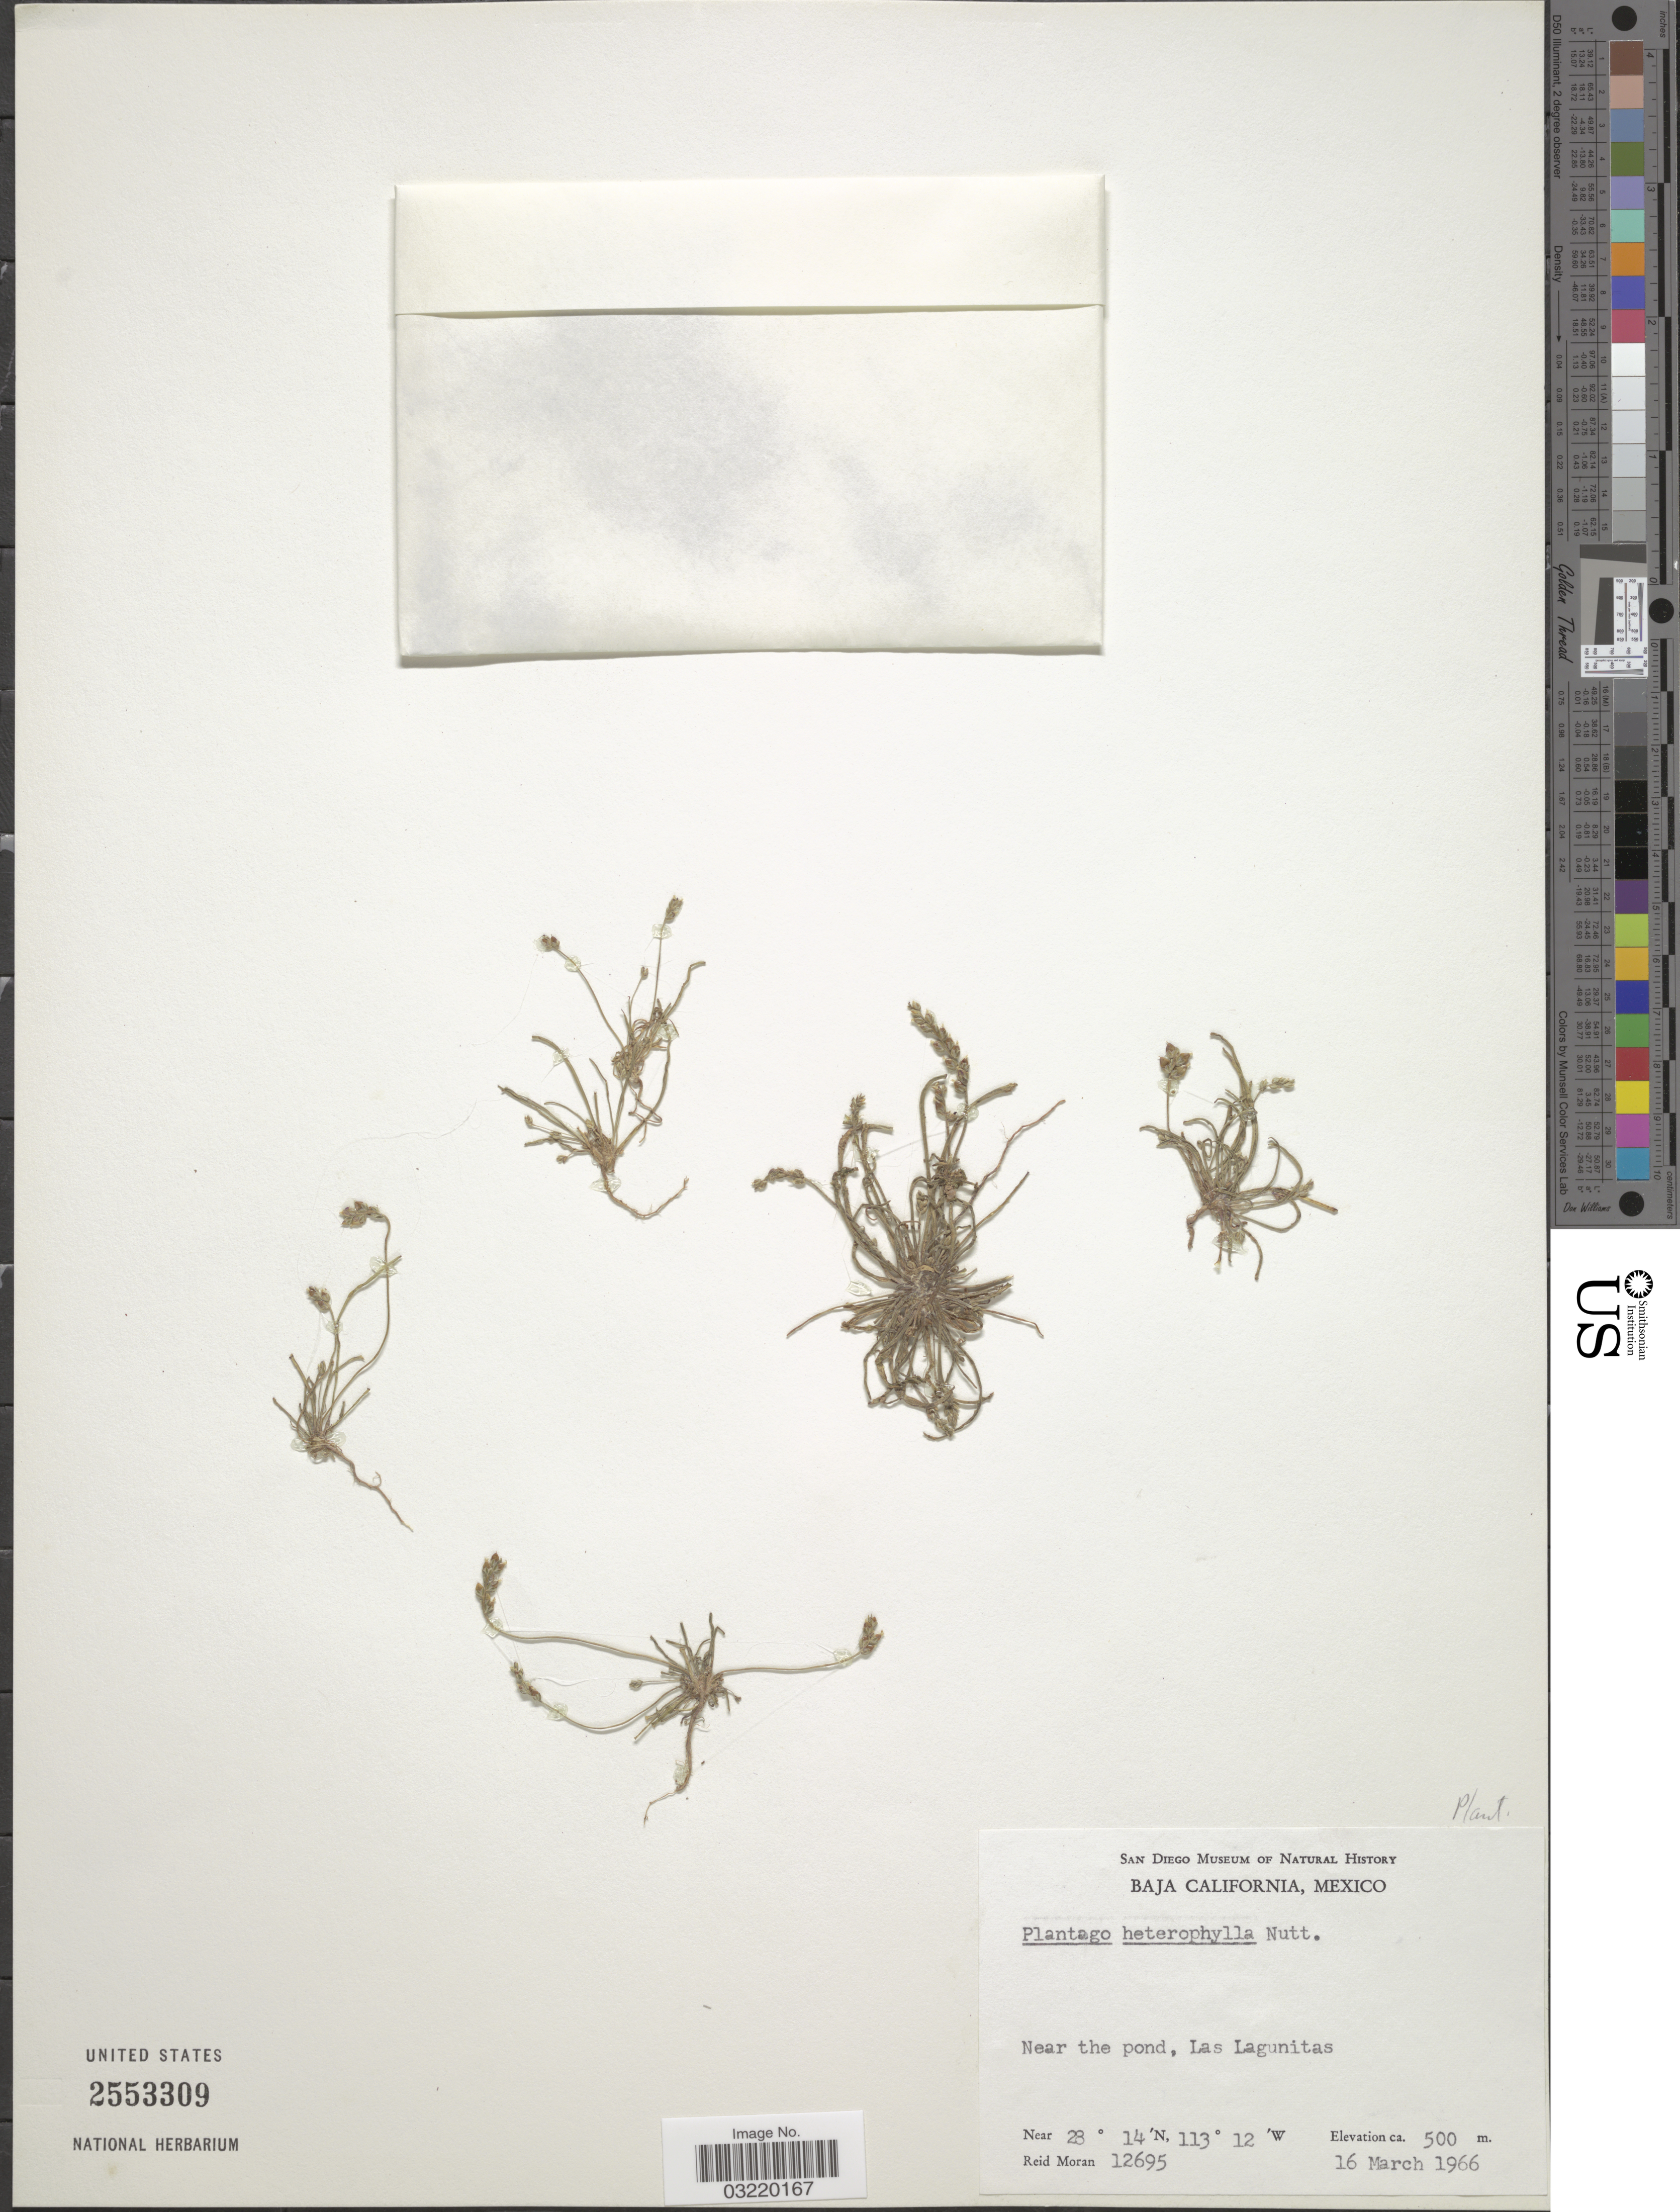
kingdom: Plantae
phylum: Tracheophyta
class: Magnoliopsida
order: Lamiales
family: Plantaginaceae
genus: Plantago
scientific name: Plantago heterophylla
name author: Nutt.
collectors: R. Moran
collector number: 12695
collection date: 1966-03-16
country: Mexico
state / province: Baja California Norte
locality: Near the pond, Las Lagunitas.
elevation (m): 500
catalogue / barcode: US 2553309